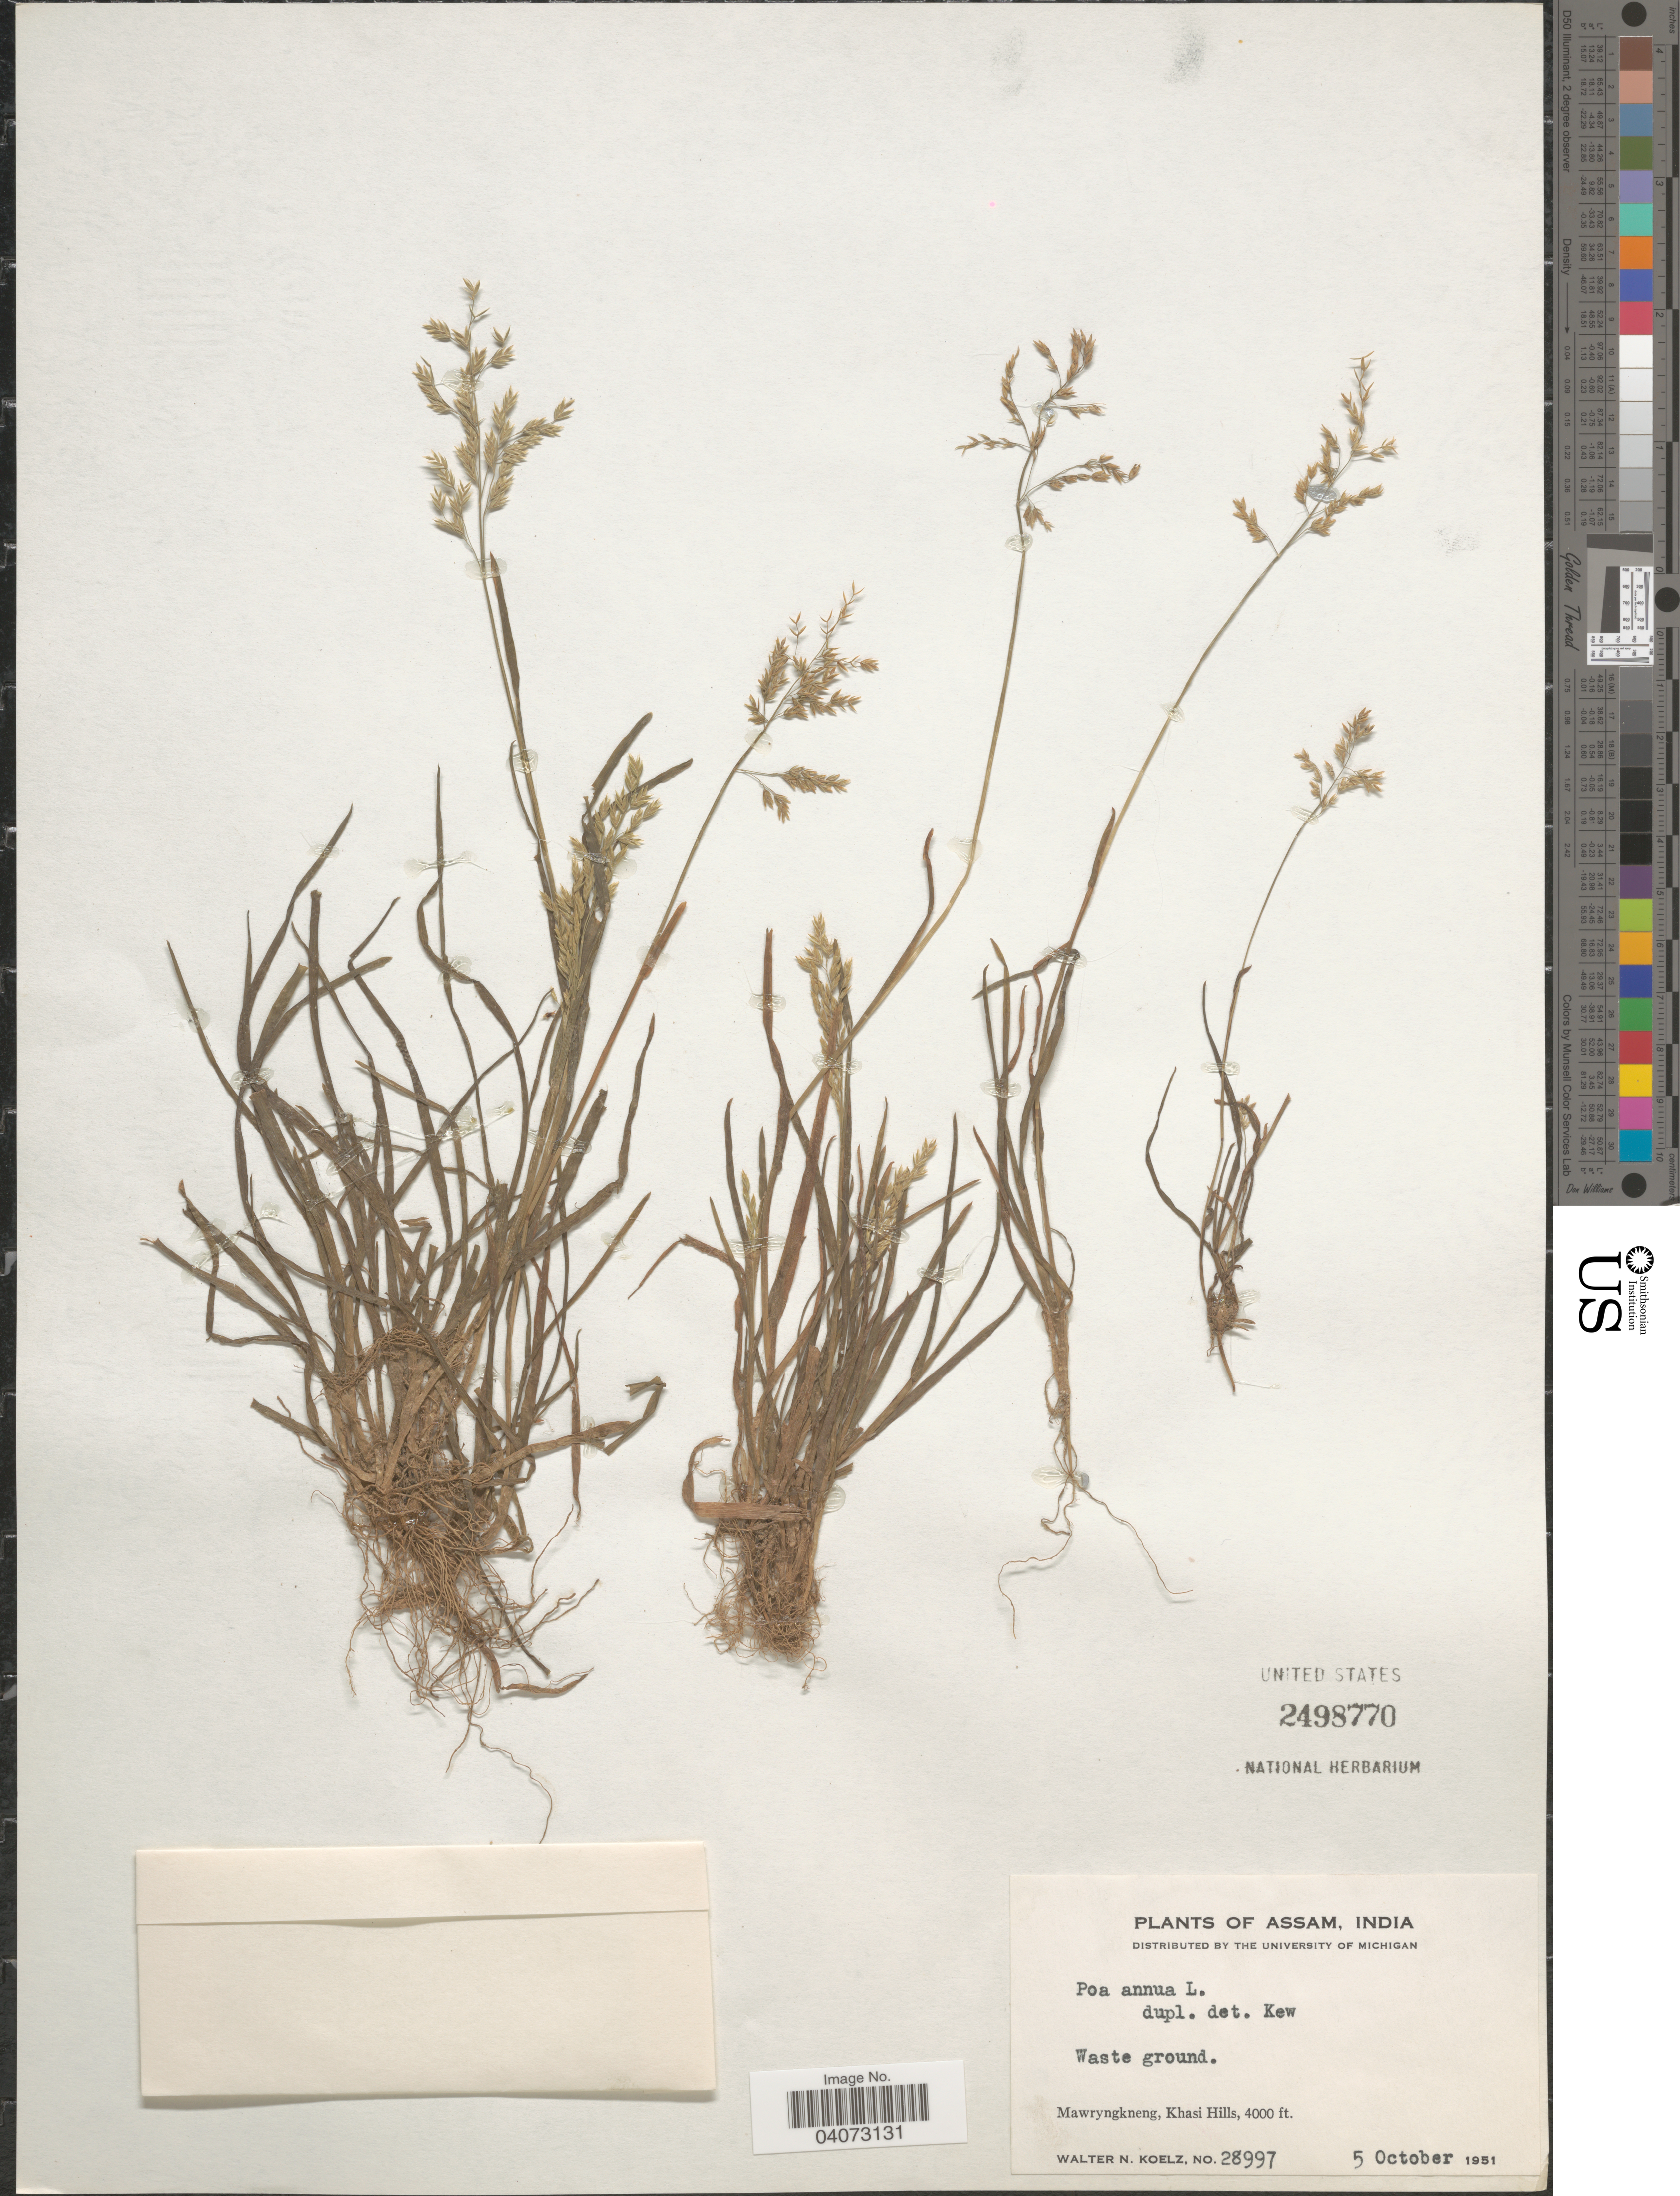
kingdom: Plantae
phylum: Tracheophyta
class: Liliopsida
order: Poales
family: Poaceae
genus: Poa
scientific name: Poa annua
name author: L.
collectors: W. N. Koelz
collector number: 28997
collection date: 1951-10-05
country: India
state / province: Meghalaya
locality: Waste ground. Mawryngkneng, Khasi Hills.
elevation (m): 1219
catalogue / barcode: US 2498770